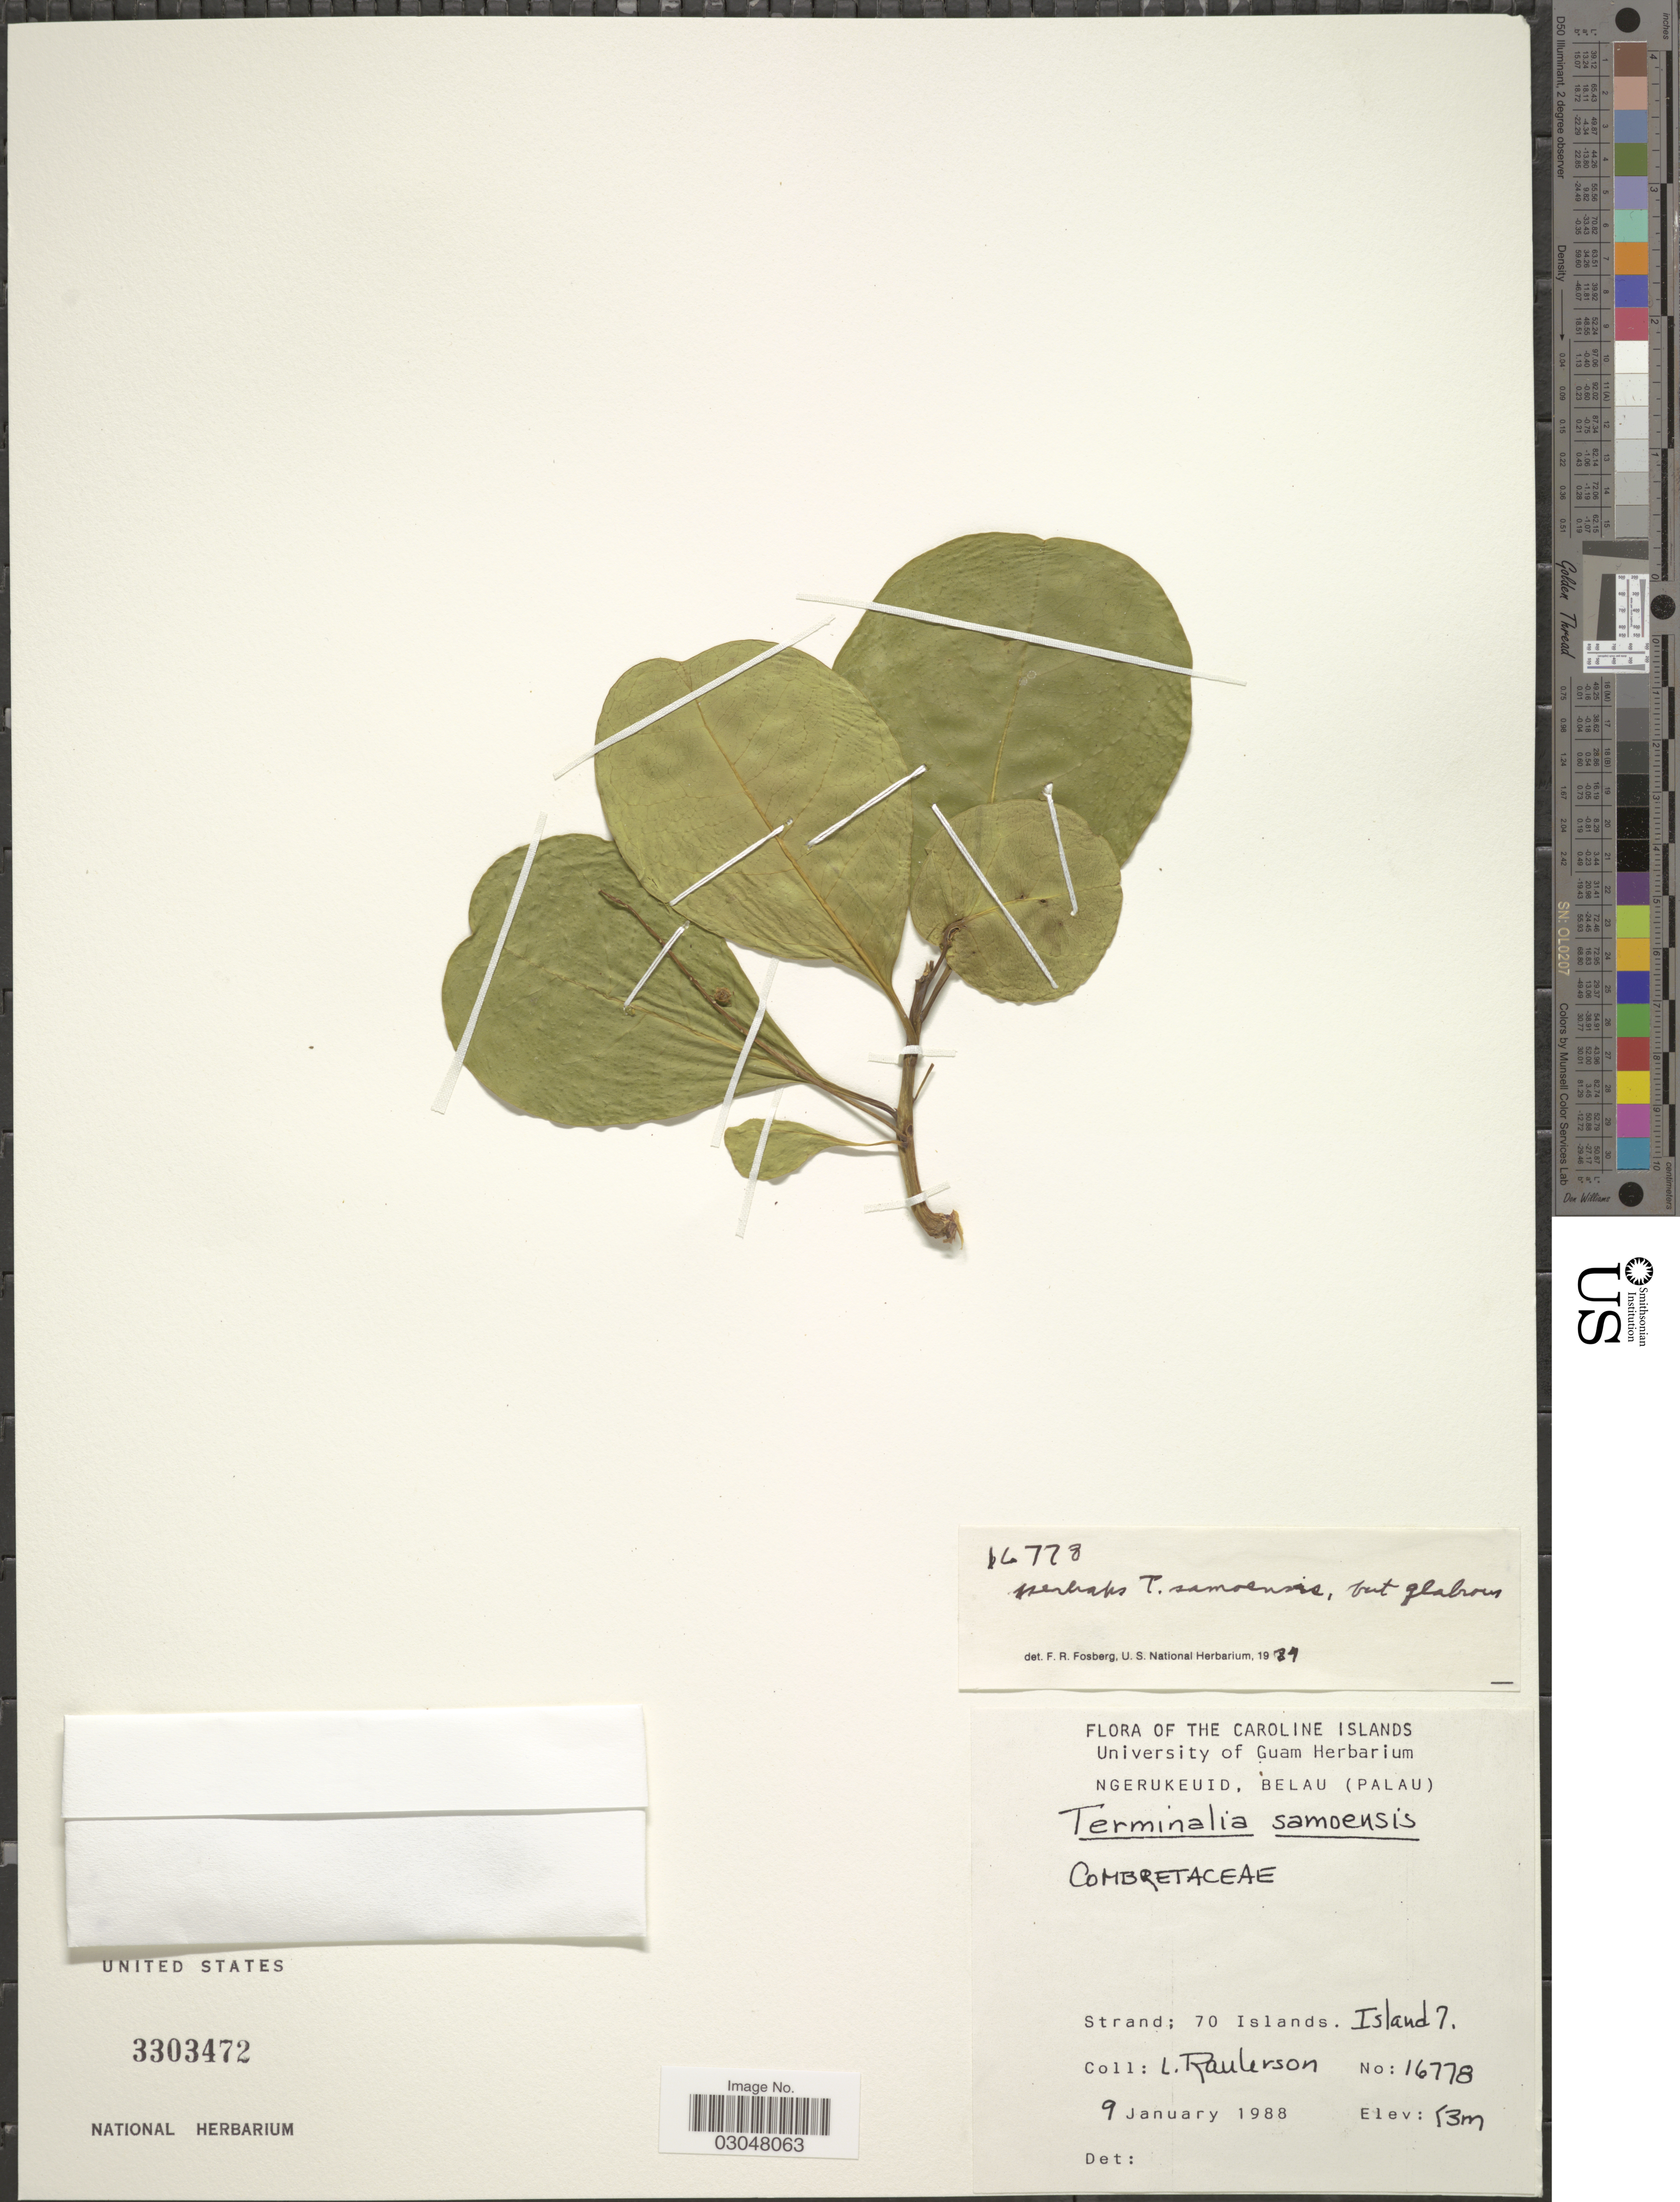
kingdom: Plantae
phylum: Tracheophyta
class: Magnoliopsida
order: Myrtales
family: Combretaceae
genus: Terminalia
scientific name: Terminalia samoensis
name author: Rech.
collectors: L. Raulerson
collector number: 16778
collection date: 1988-01-09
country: Palau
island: Ngerukeuid [Orukuizu]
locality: The Caroline Islands. Ngerukeuid, Belau (Palau). Island 7.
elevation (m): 3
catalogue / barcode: US 3303472